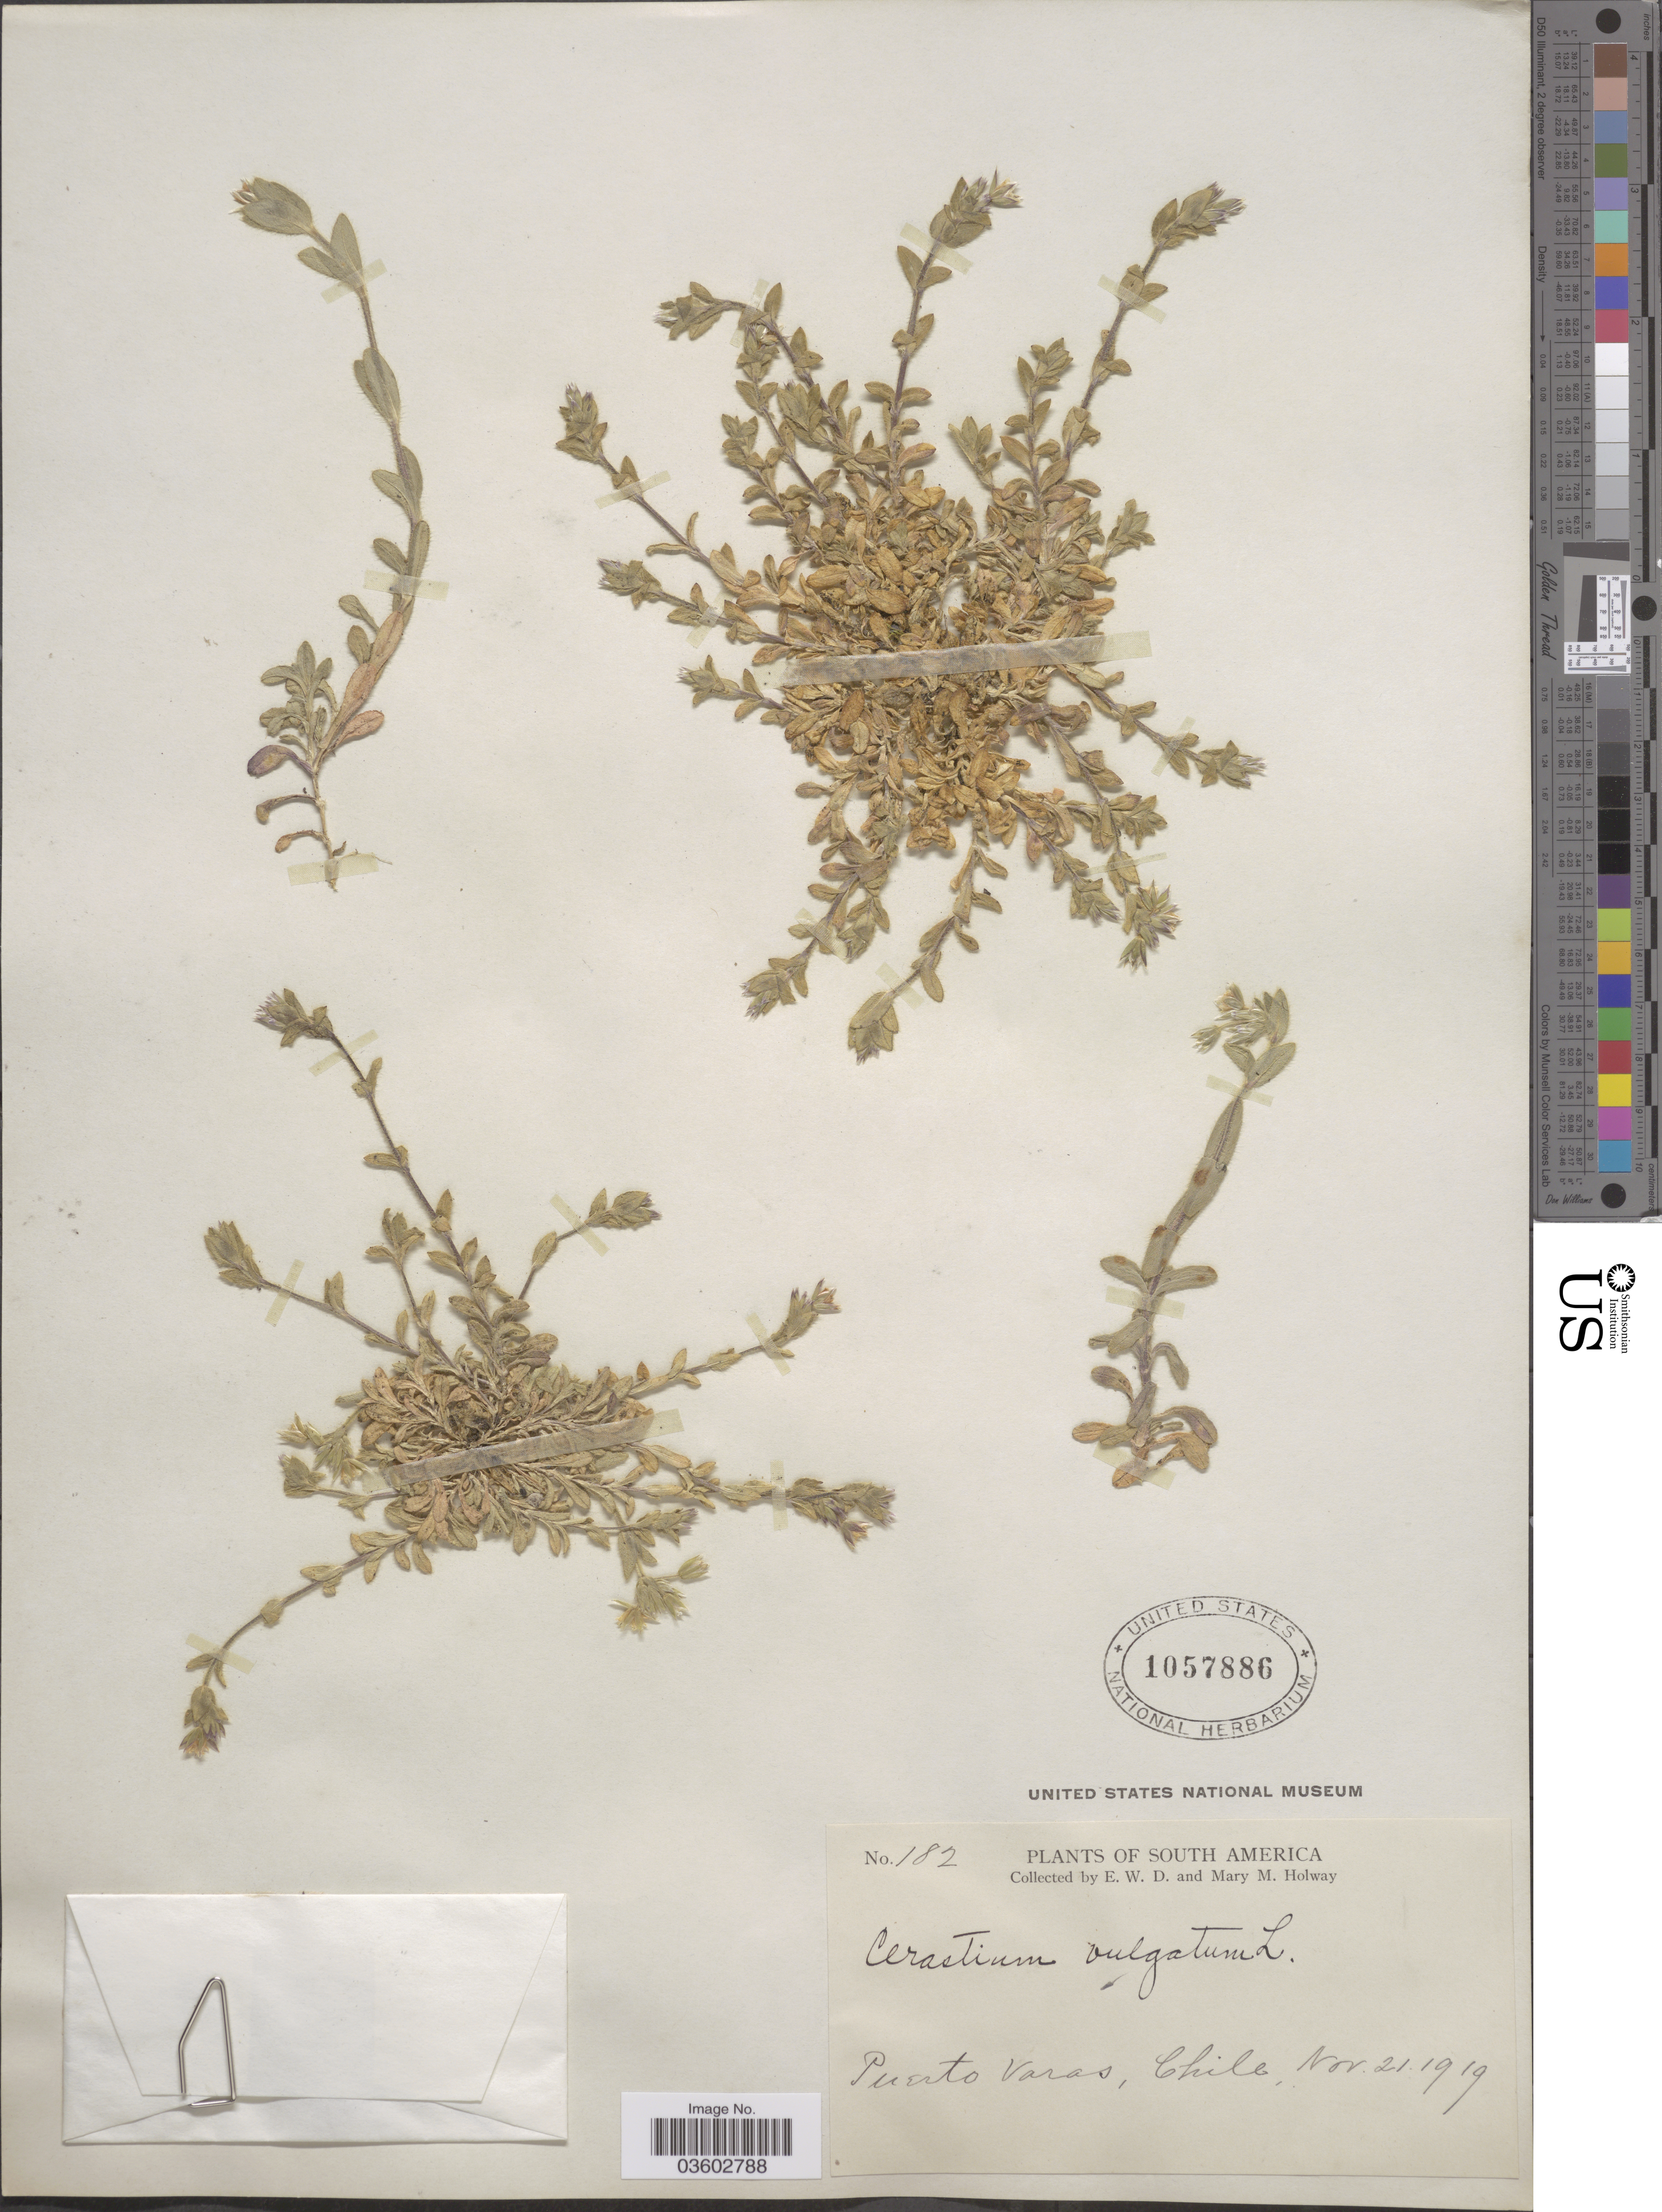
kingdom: Plantae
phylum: Tracheophyta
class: Magnoliopsida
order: Caryophyllales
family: Caryophyllaceae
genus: Cerastium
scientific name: Cerastium vulgatum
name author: L.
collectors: E. W. D. Holway & M. M. Holway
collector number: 182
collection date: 1919-11-21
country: Chile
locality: Puerto Varas.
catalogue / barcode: US 1057886